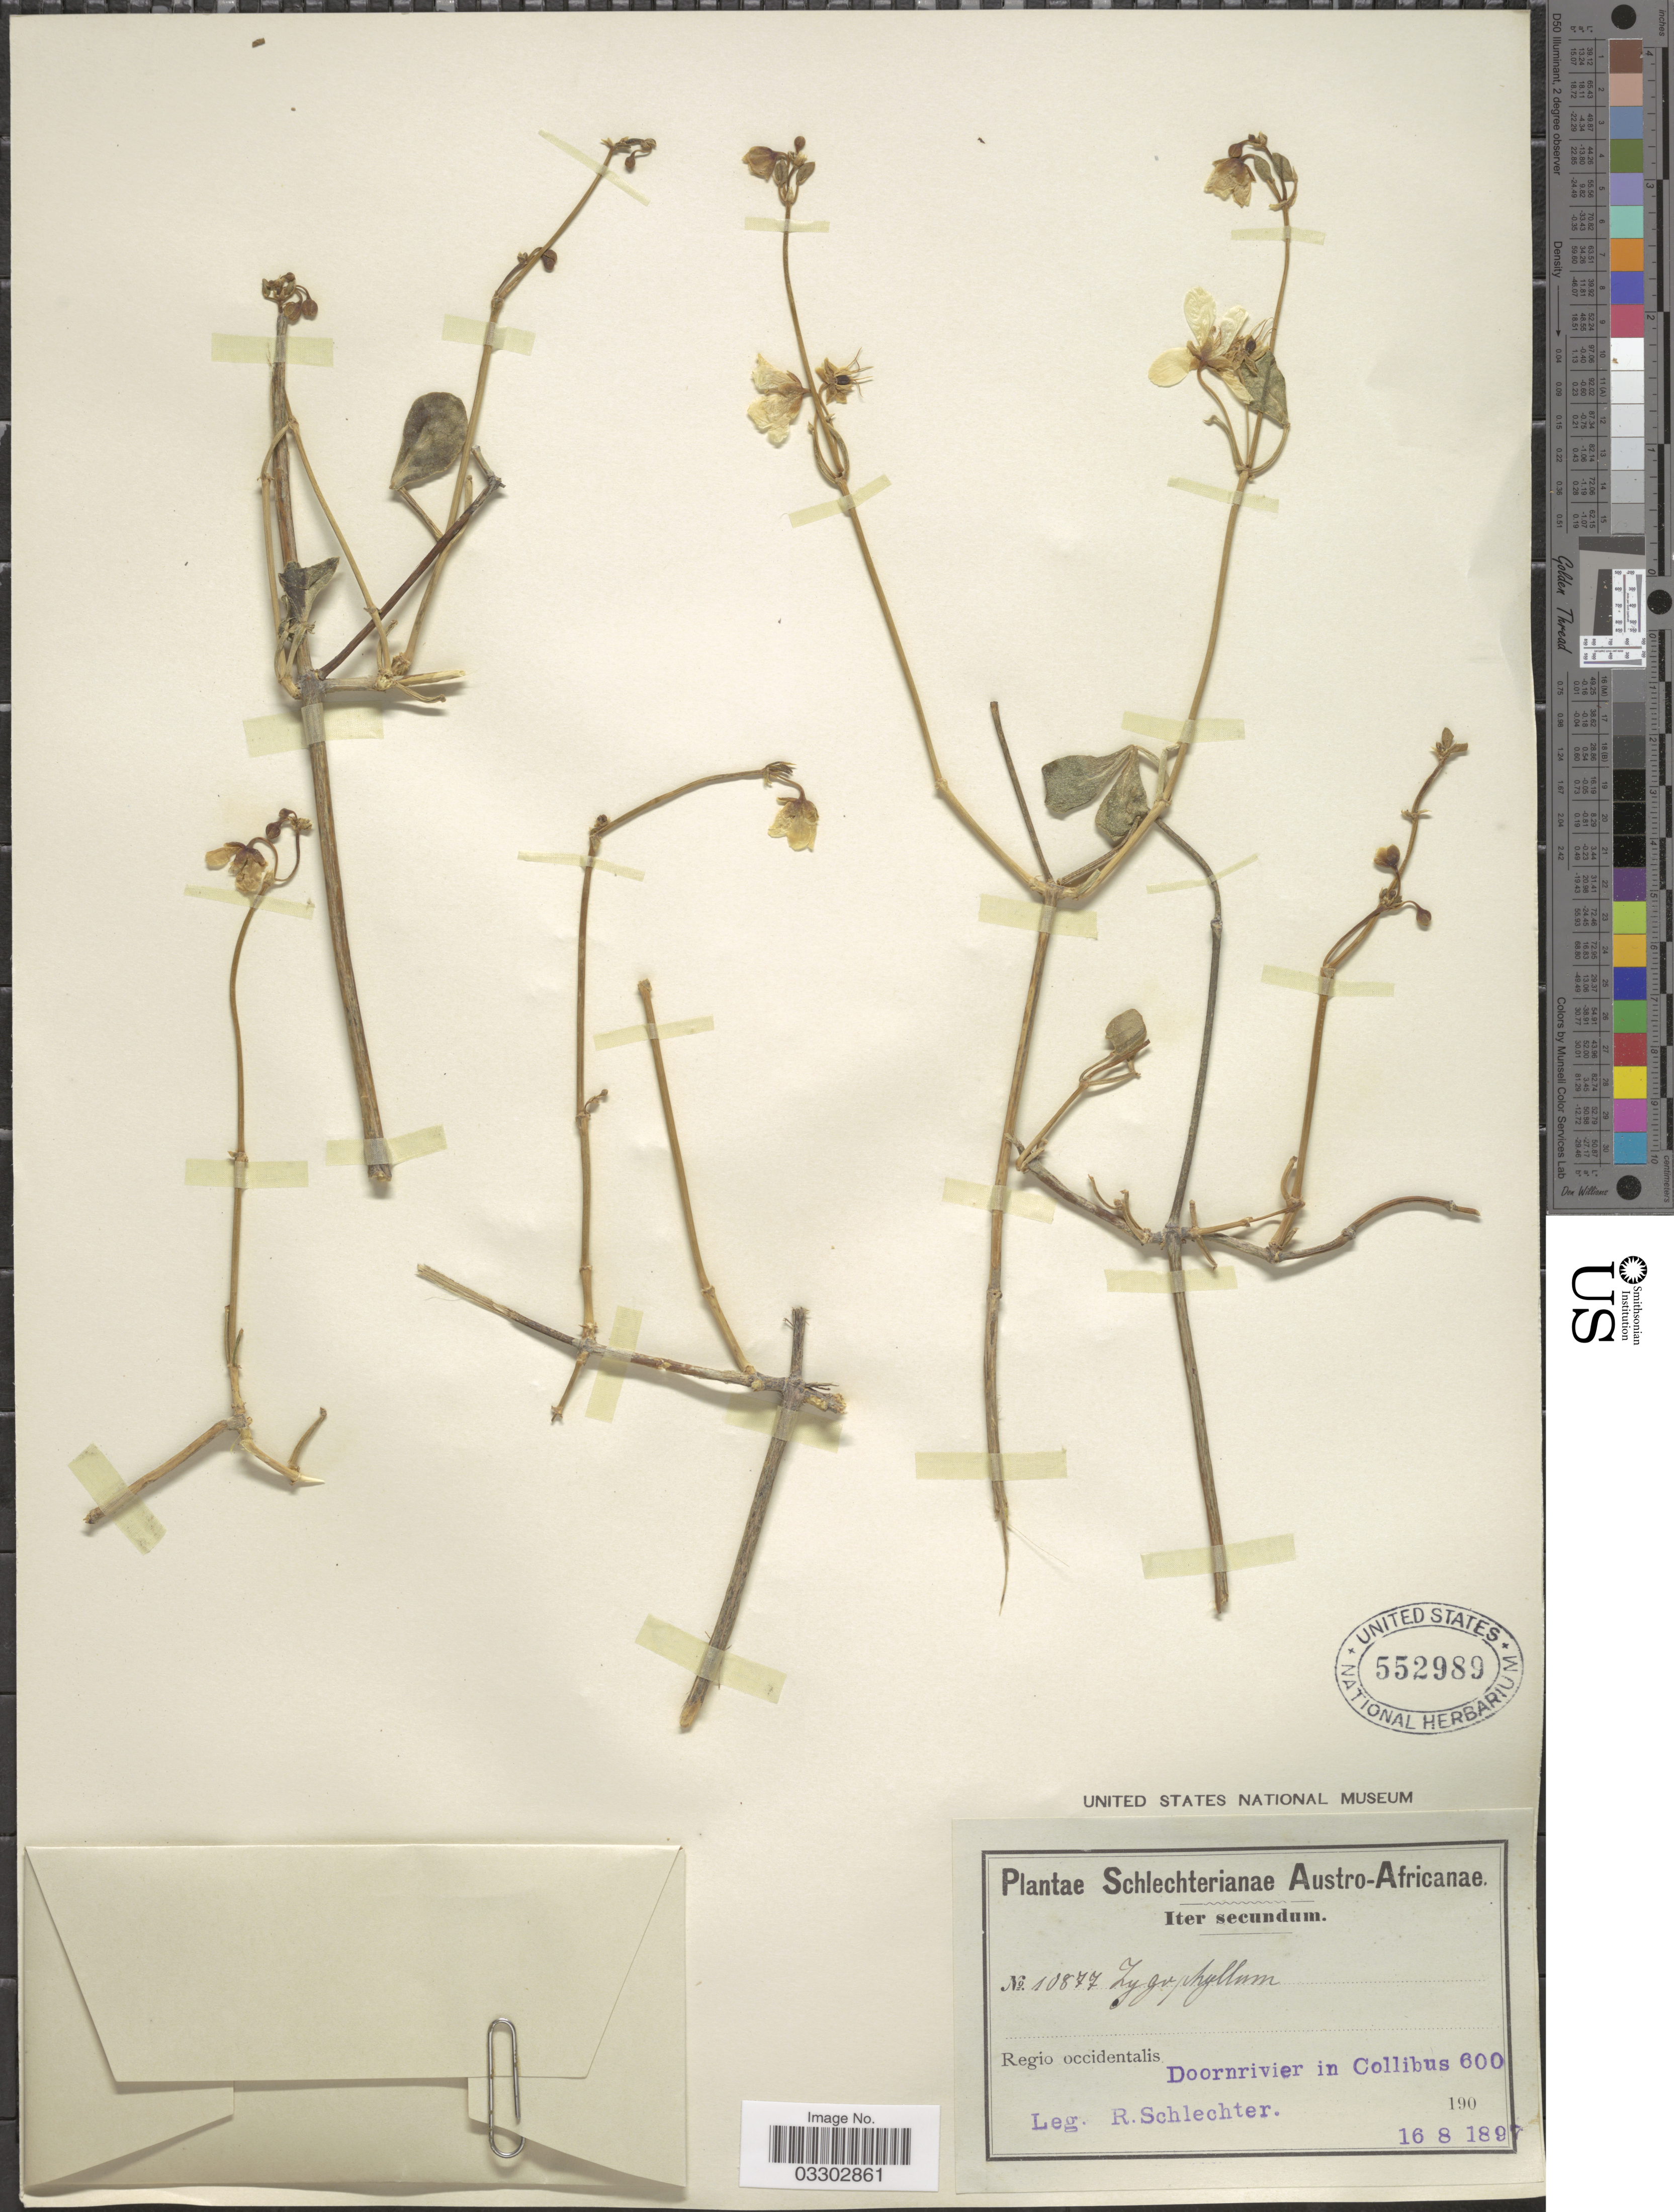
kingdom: Plantae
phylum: Tracheophyta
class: Magnoliopsida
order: Zygophyllales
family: Zygophyllaceae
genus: Zygophyllum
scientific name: Zygophyllum sp.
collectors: F. R. R. Schlechter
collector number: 10877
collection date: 1897-08-16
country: South Africa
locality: Austro-Africanae. Regio occidentalis Doornrivier in Collibus.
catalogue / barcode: US 552989